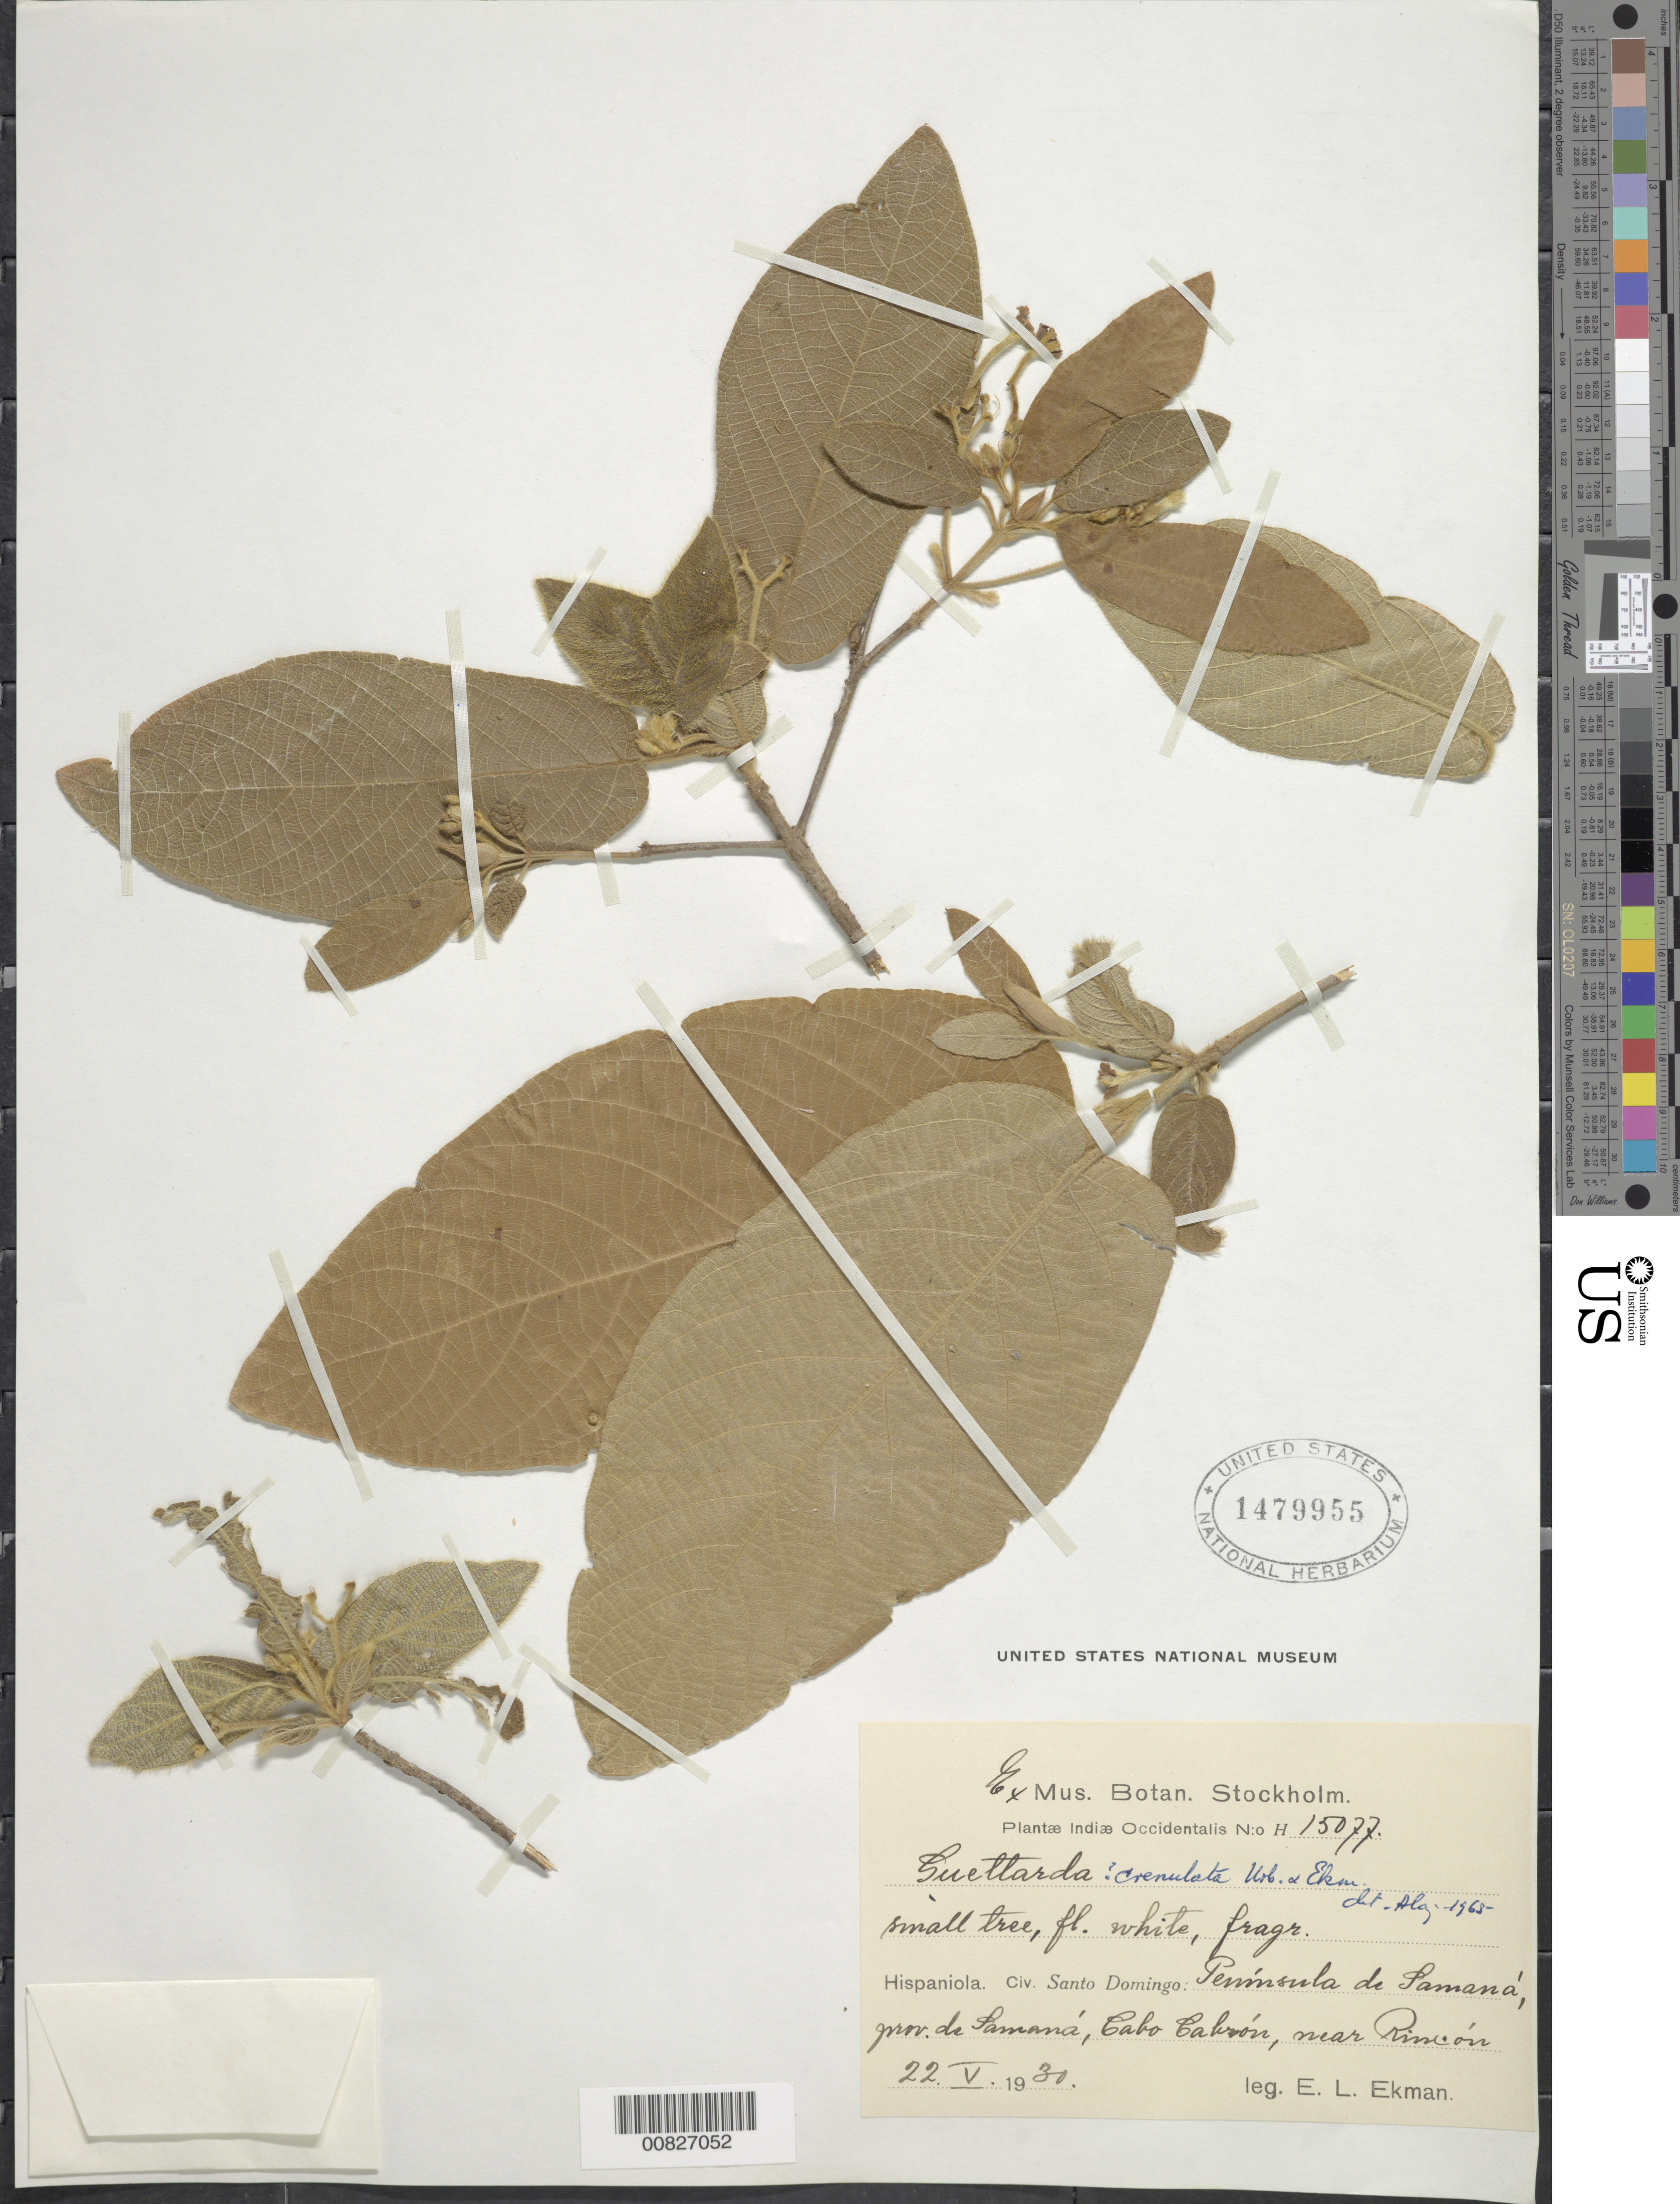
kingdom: Plantae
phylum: Tracheophyta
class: Magnoliopsida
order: Gentianales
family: Rubiaceae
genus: Guettarda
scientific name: Guettarda crenulata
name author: Urb. & Ekman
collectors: E. L. Ekman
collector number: H 15077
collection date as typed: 22 May 1930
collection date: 1930-05-22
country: Dominican Republic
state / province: Samana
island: Hispaniola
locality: Península de Samaná, Cabo Cabrón, near Rincón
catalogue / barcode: US 1479955